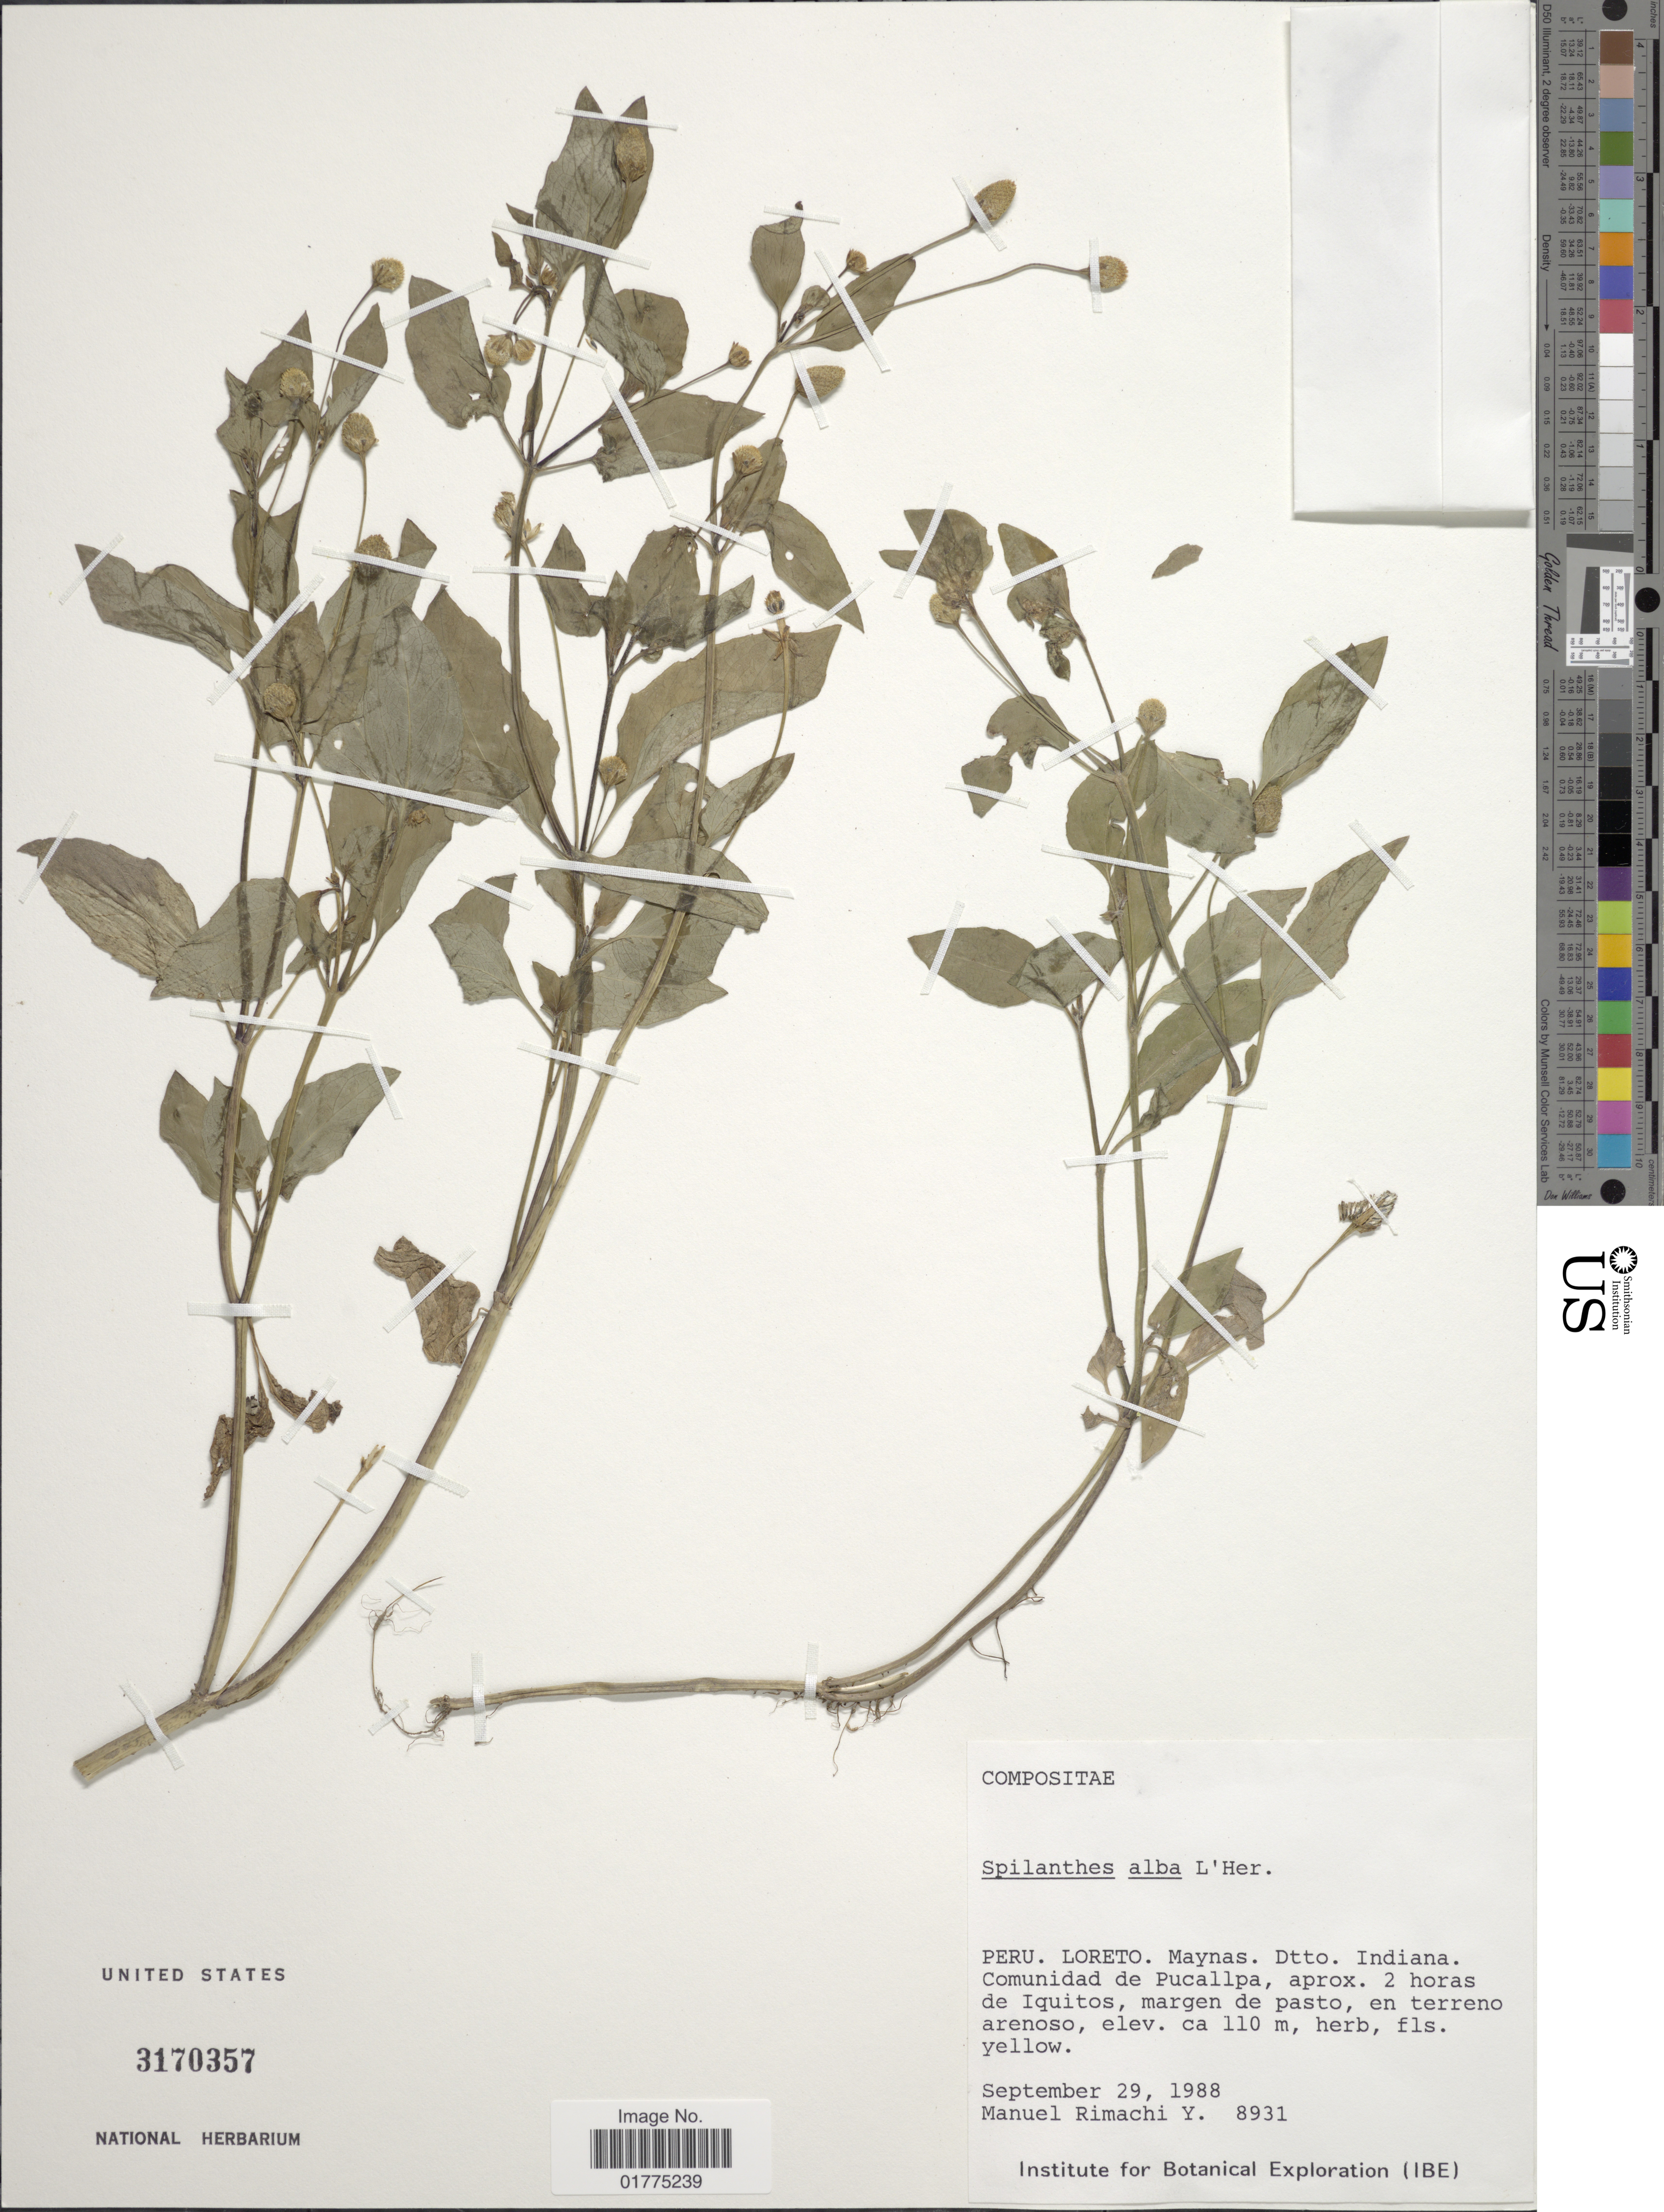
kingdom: Plantae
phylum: Tracheophyta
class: Magnoliopsida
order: Asterales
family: Asteraceae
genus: Acmella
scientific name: Acmella alba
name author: (L'Hér.) R.K. Jansen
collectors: M. Rimachi Y.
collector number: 8931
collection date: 1988-09-29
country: Peru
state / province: Loreto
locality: Loreto, maynas, Dtto, Indiana, Comunidad de Pucallapa, aprox. 2 horas de Iquitos, margen de pasto, en terreno arenoso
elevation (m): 110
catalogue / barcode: US 3170357